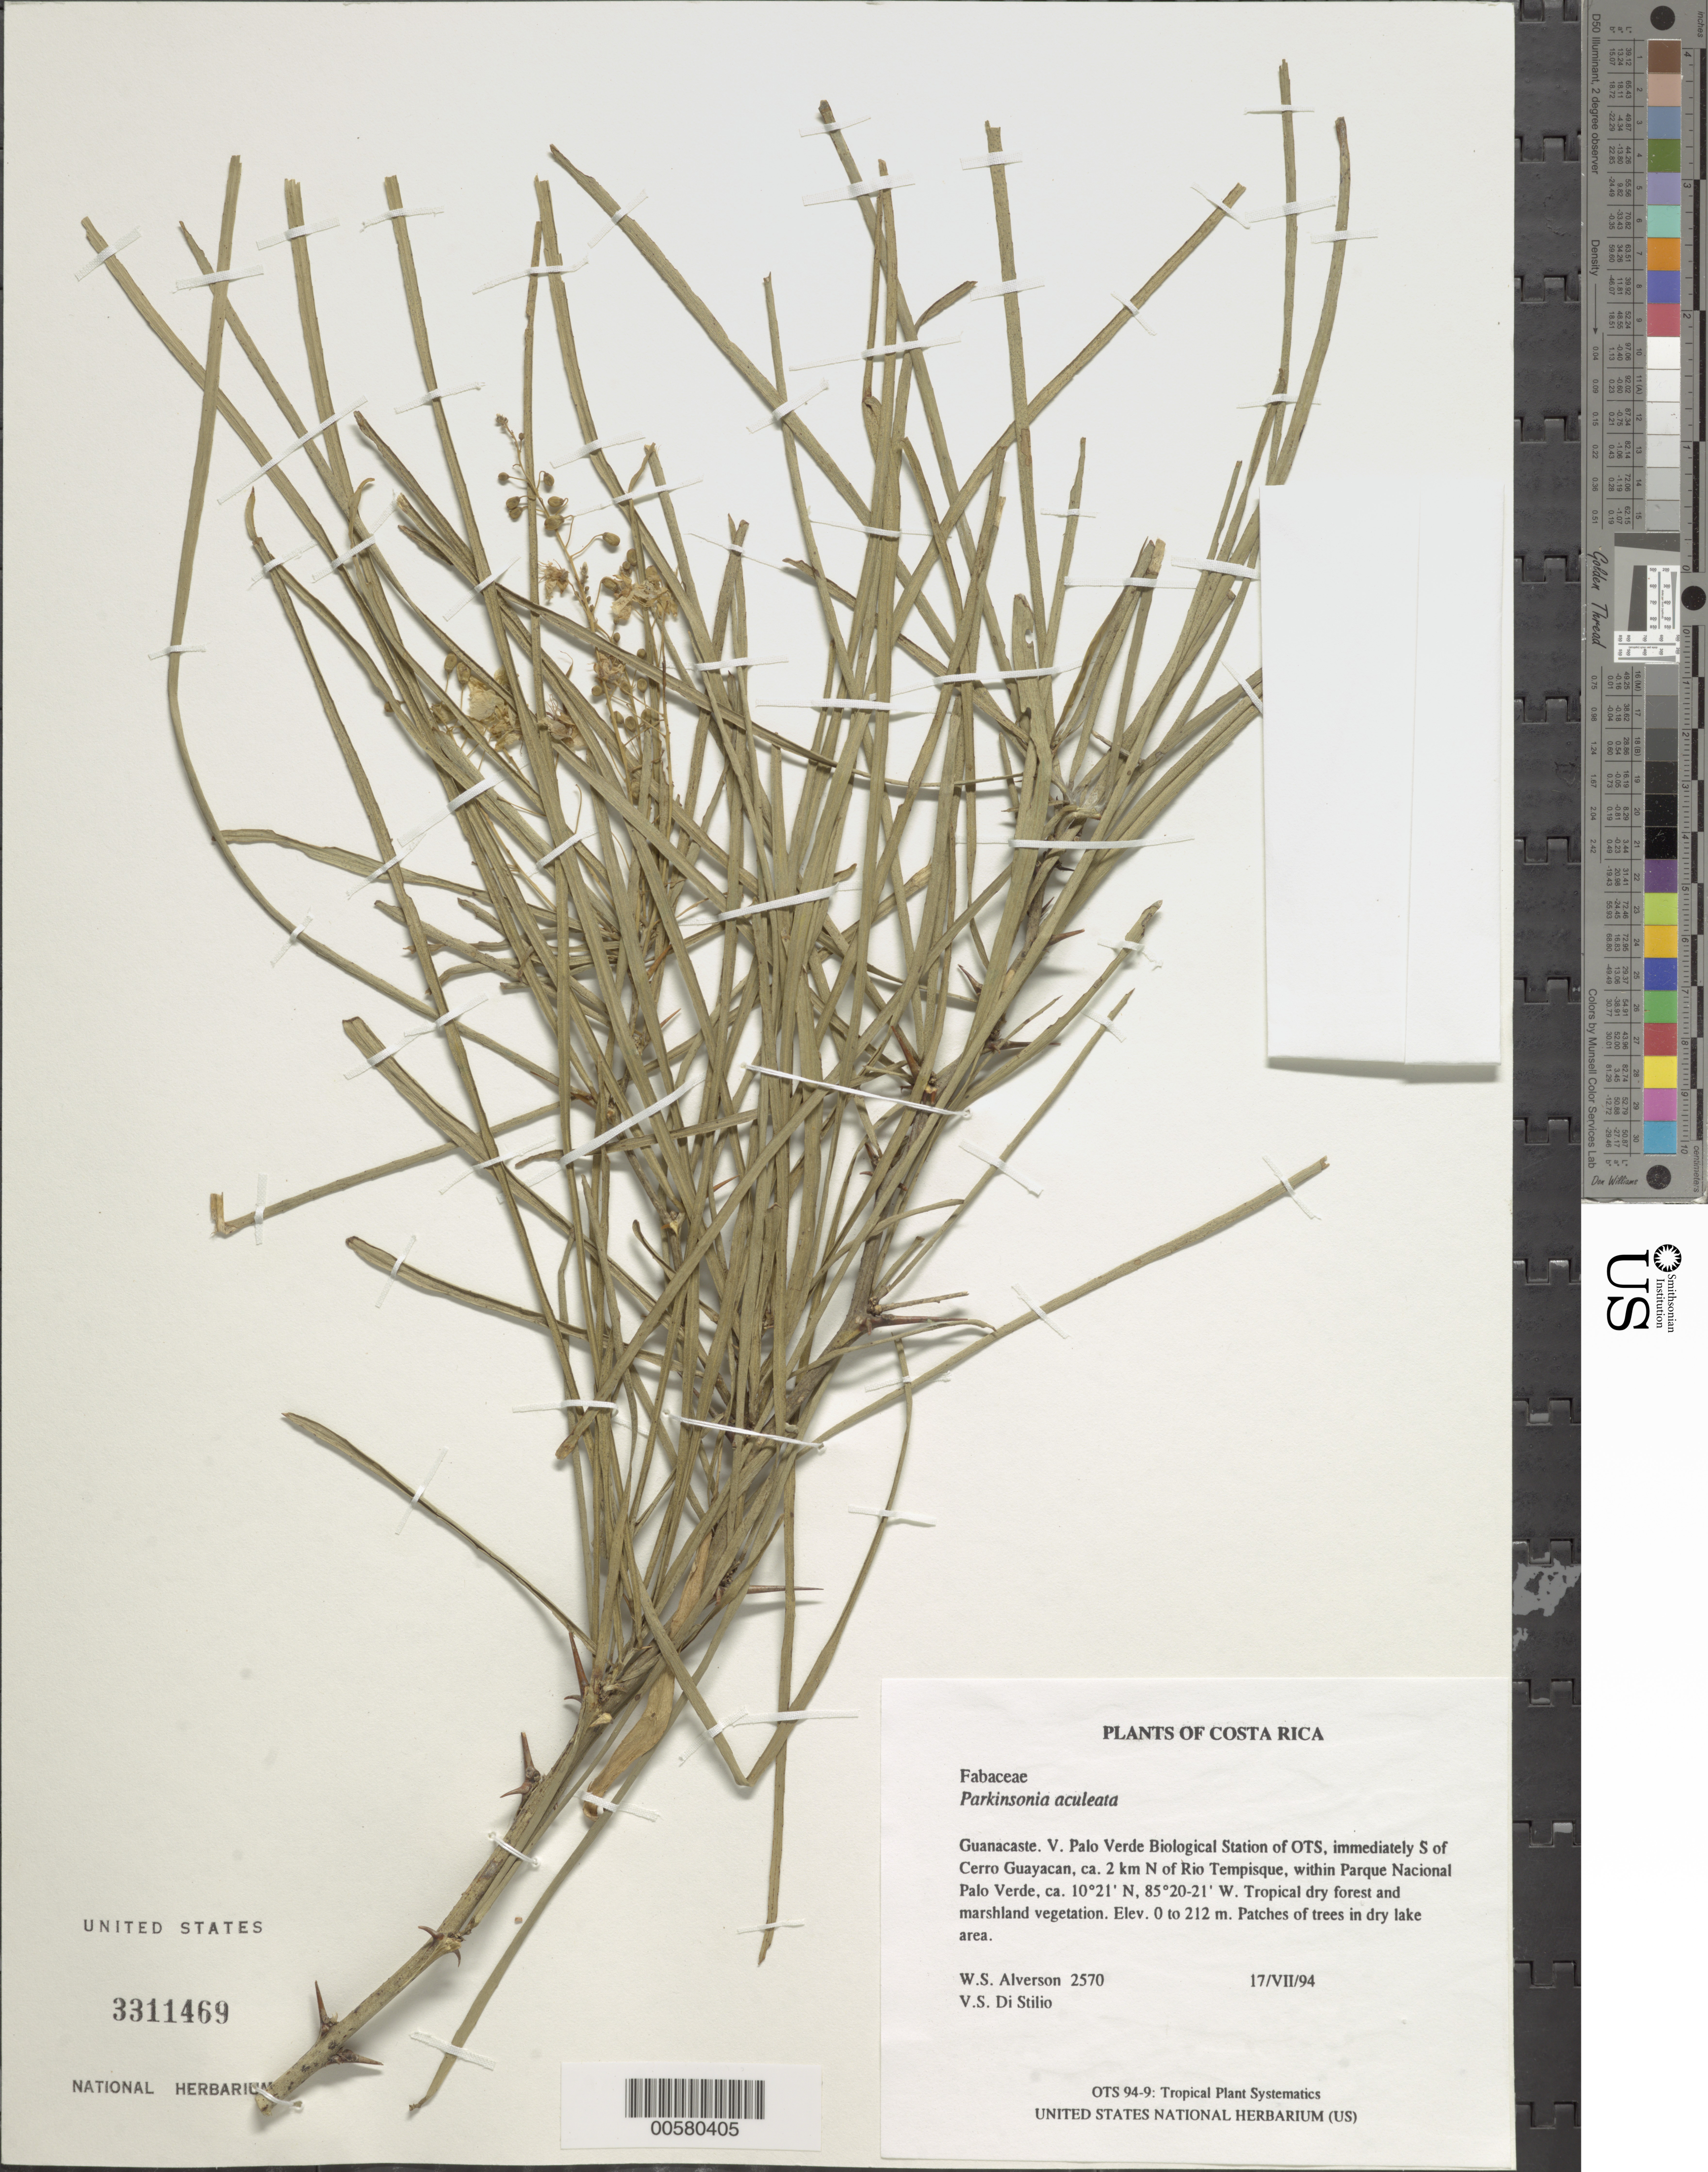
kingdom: Plantae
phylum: Tracheophyta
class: Magnoliopsida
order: Fabales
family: Fabaceae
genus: Parkinsonia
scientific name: Parkinsonia aculeata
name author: L.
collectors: W. S. Alverson & P. Escobar-Páramo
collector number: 2970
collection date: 1994-07-25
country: Costa Rica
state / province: Alajuela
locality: Southern flank of Volcan Arenal in vicinity of the Smithsonian's Volcano Observatory, 3 km directly east (by air) of the current shoreline of Laguna de Arenal, 2 km WSW (by air) of Laguna Cerro Chato, and 7.5 k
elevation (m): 680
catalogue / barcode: US 3311469